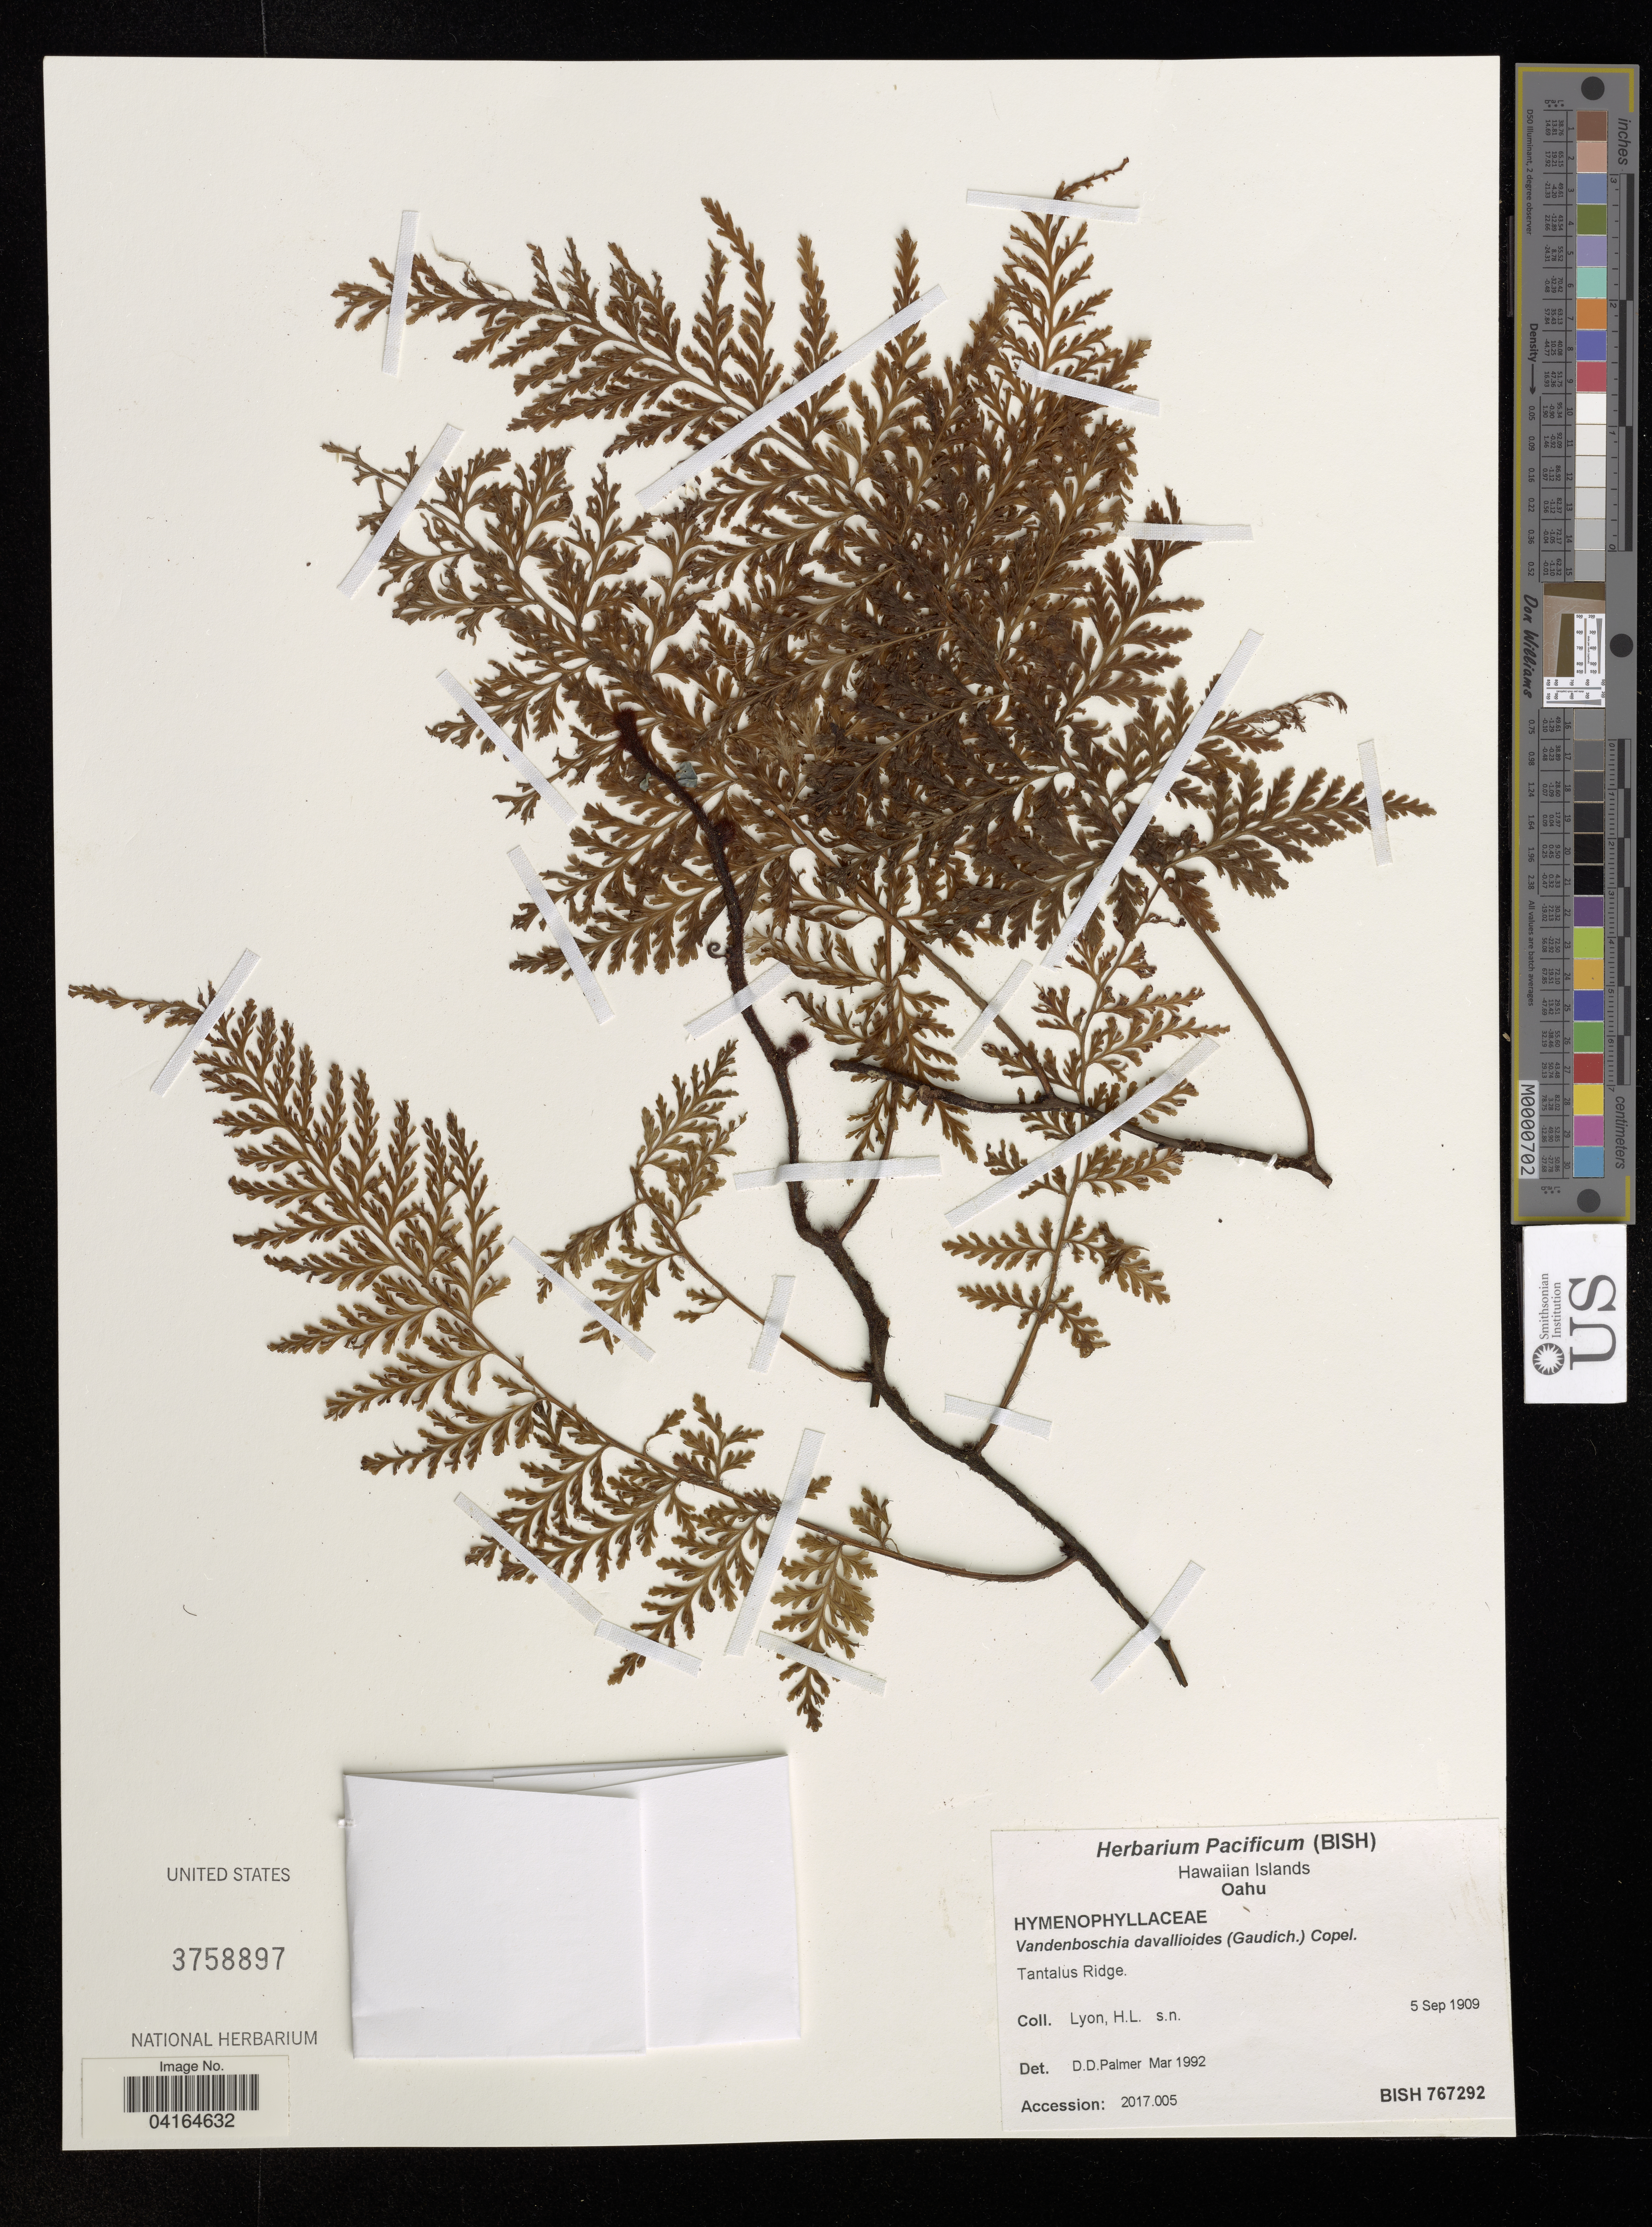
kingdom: Plantae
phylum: Tracheophyta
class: Polypodiopsida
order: Hymenophyllales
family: Hymenophyllaceae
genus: Vandenboschia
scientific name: Vandenboschia davallioides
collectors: H. Lyon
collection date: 1909-09-05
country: United States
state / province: Hawaii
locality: Hawaiian Islands. Oahu. Tantalus Ridge.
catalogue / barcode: US 3758897